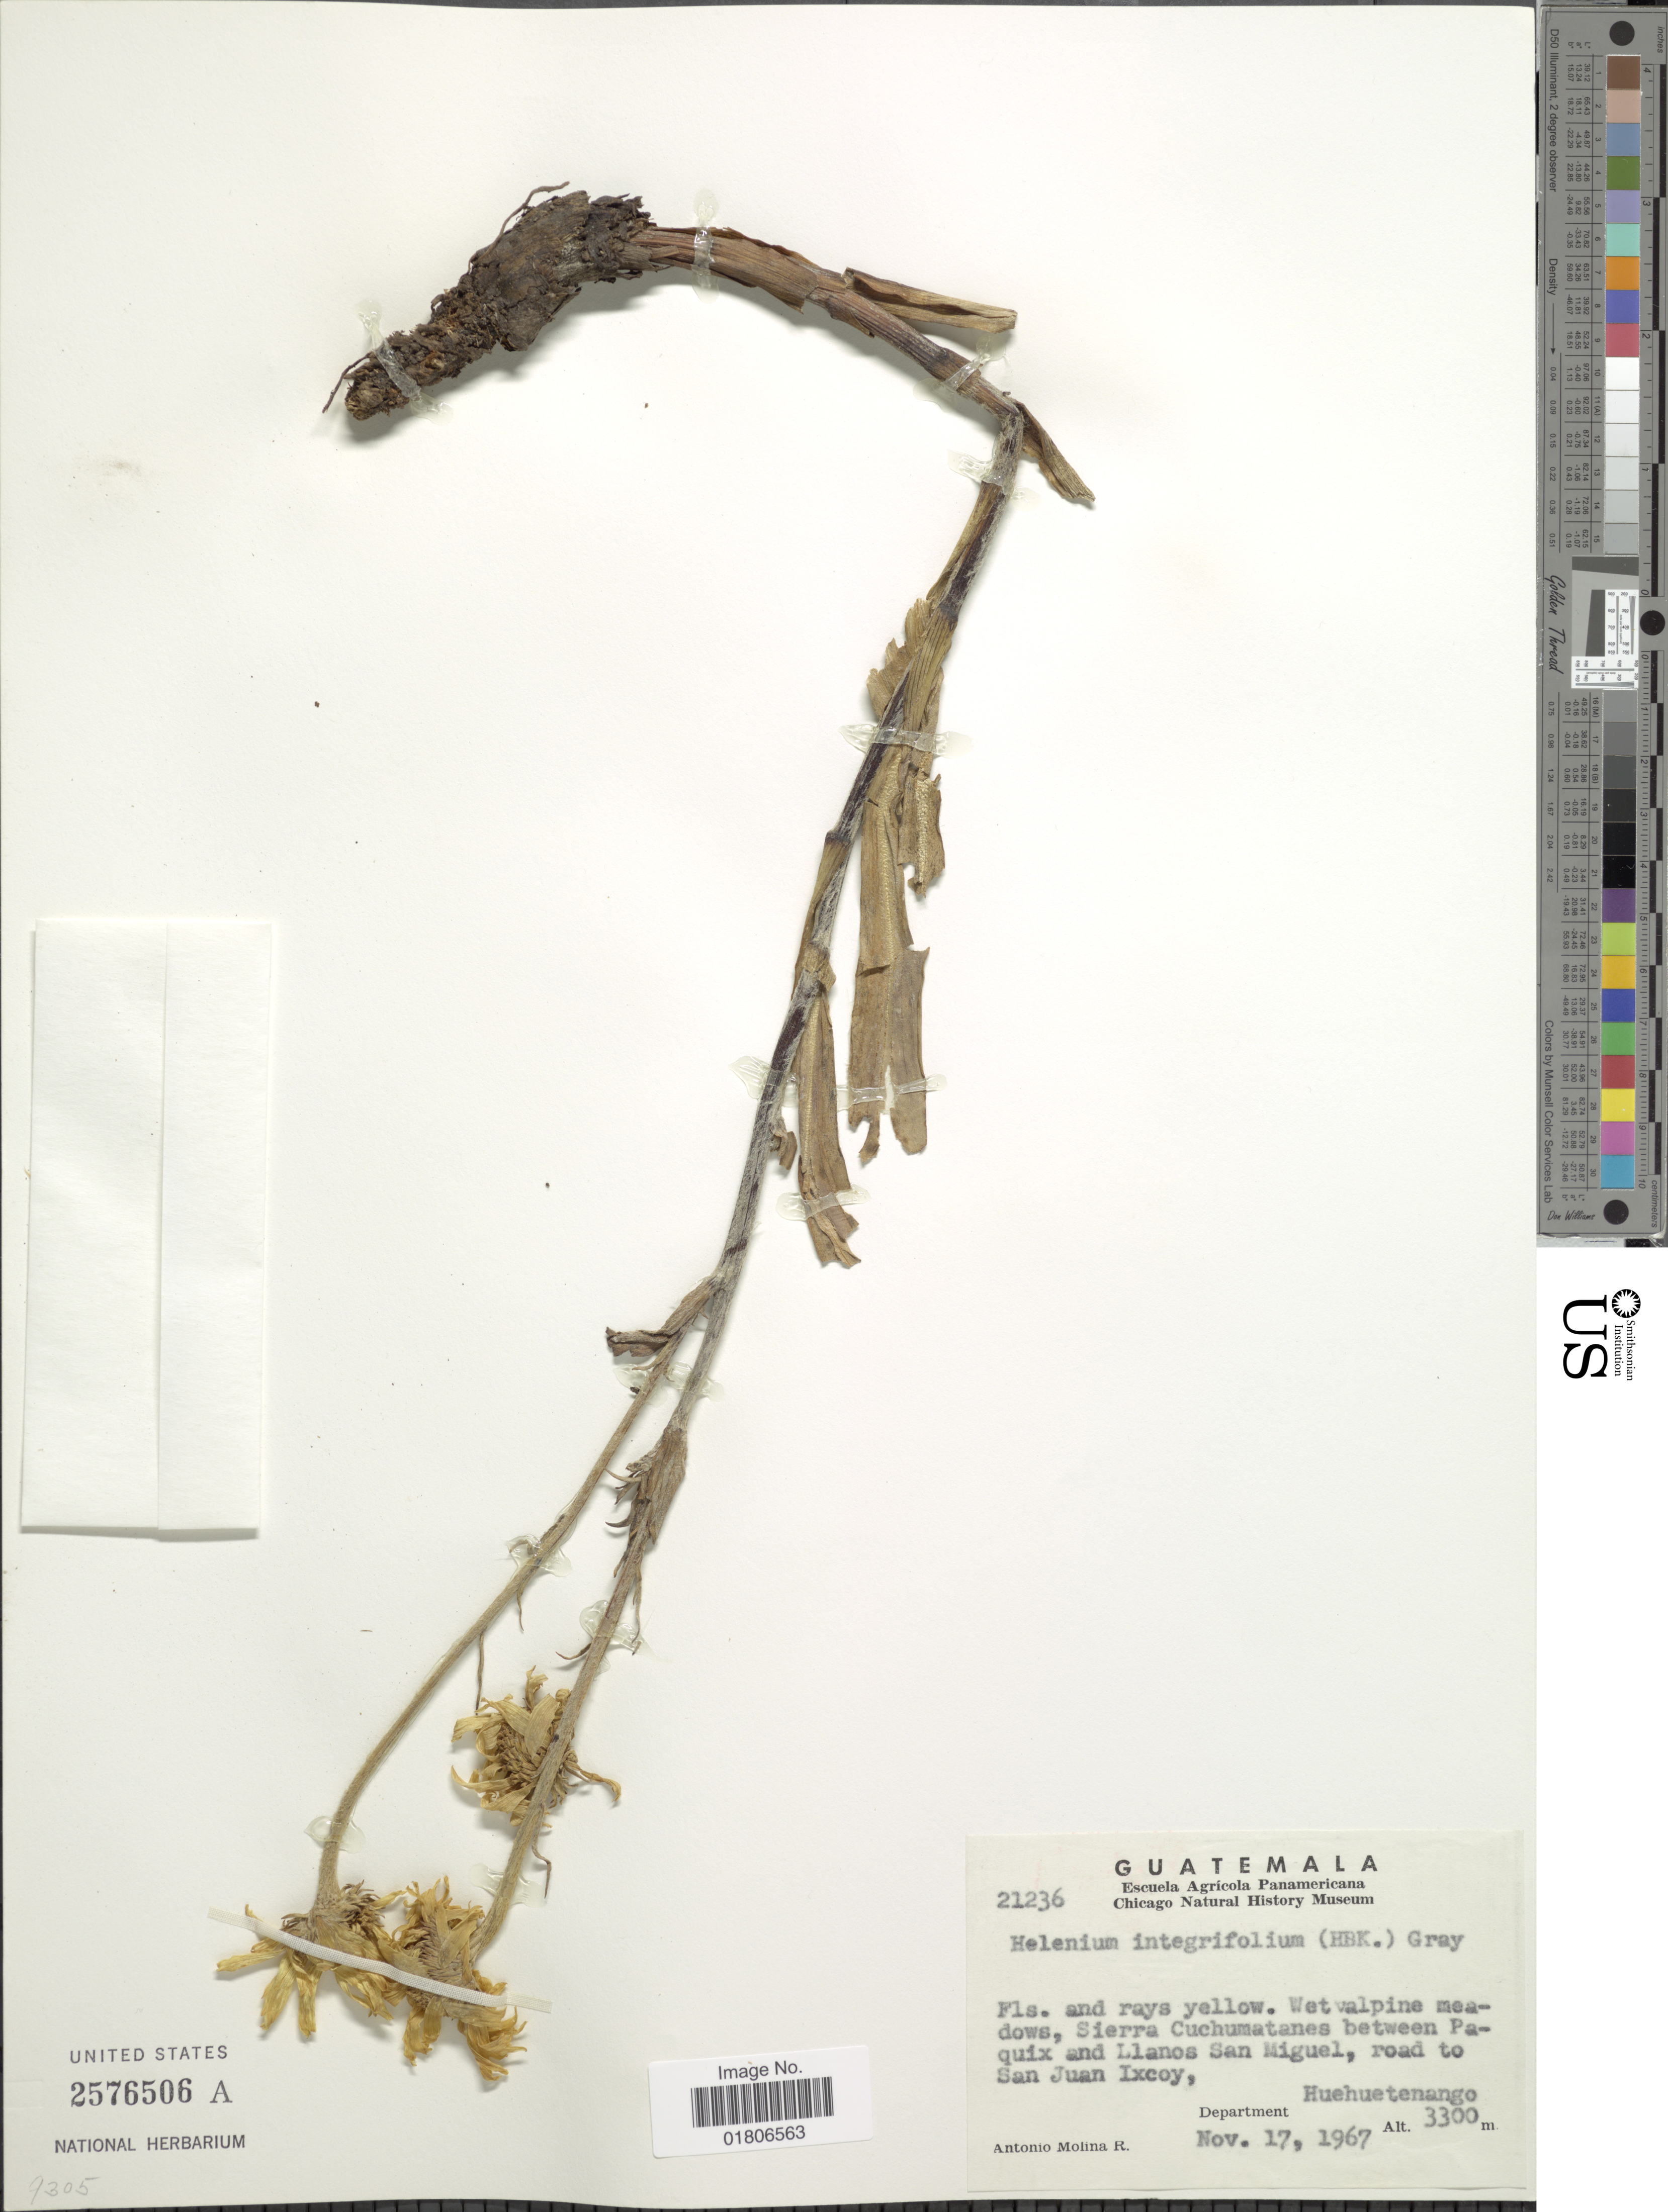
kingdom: Plantae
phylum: Tracheophyta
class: Magnoliopsida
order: Asterales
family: Asteraceae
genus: Helenium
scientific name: Helenium integrifolium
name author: Sessé & Moc.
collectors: A. Molina R.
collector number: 21236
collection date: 1967-11-17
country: Guatemala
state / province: Huehuetenango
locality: Sierra Cuchumatanes between Paquix and Llanos San Miguel, road to San Juan Ixcoy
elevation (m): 3300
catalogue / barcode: US 2576506A